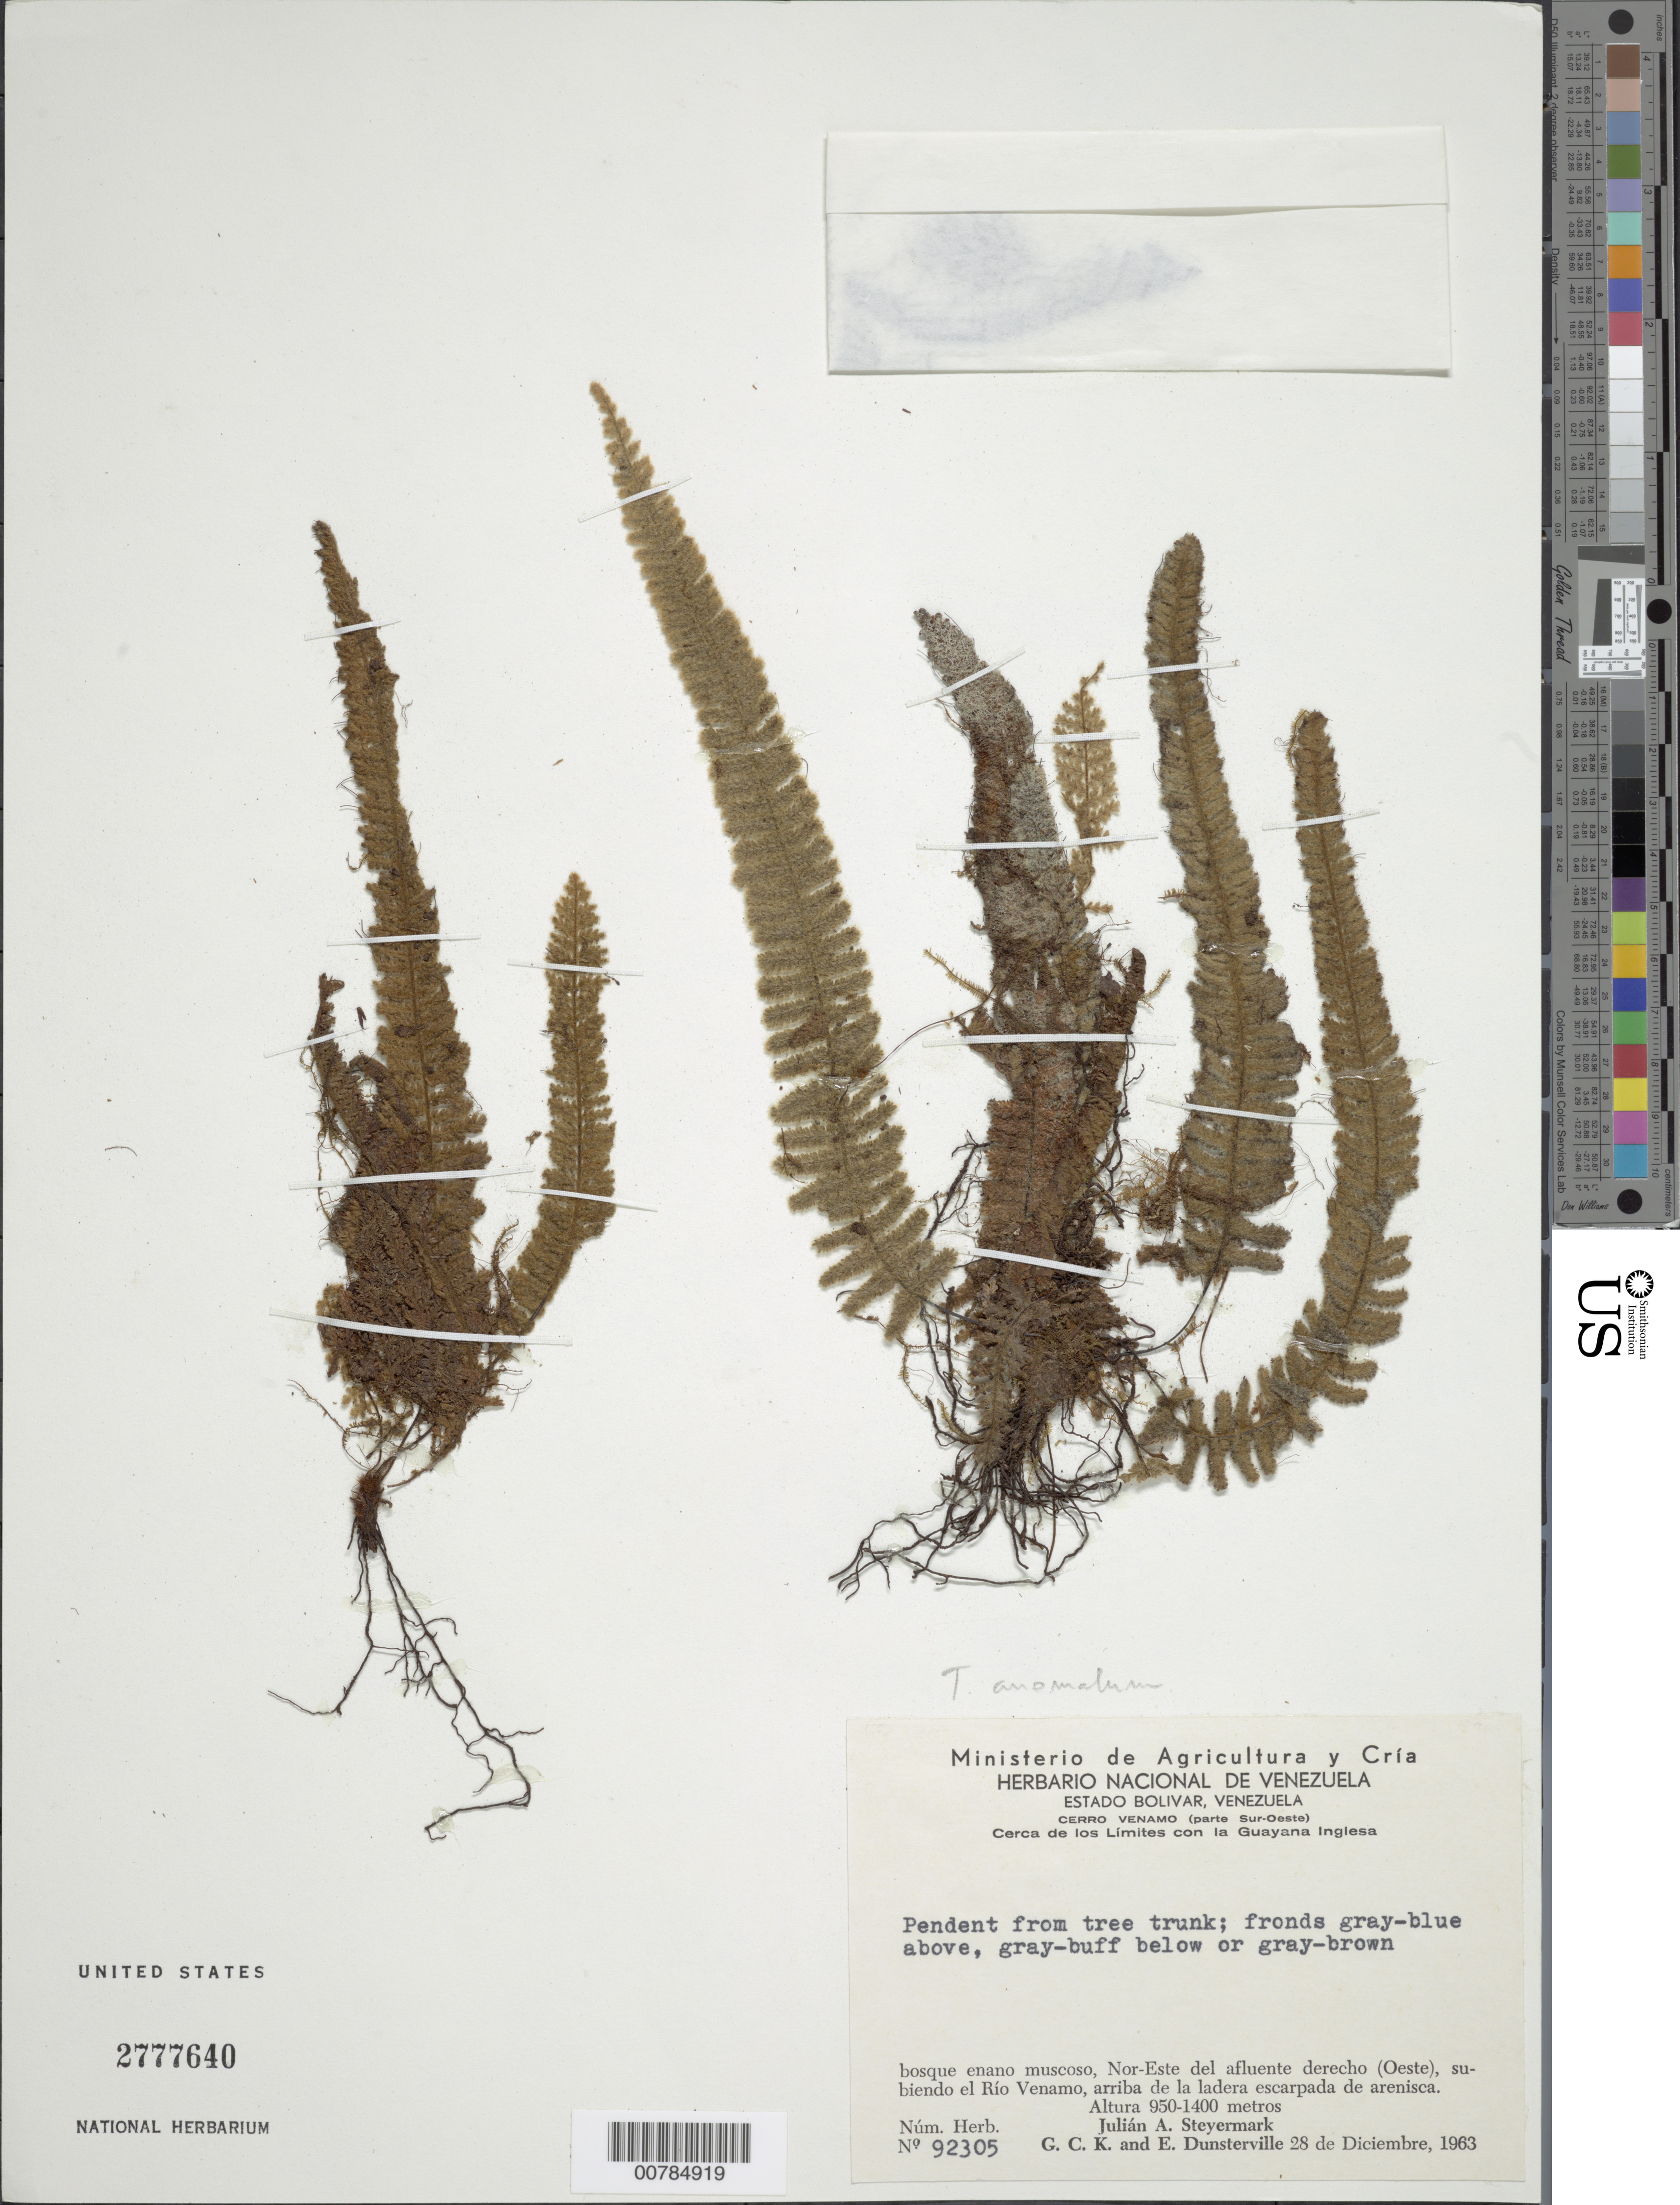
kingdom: Plantae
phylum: Tracheophyta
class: Polypodiopsida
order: Hymenophyllales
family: Hymenophyllaceae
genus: Trichomanes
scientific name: Trichomanes anomalum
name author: Maxon & C.V. Morton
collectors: J. Steyermark, G. C. K. Dunsterville & E. Dunsterville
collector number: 92305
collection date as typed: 28-Dec-63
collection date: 1963-12-28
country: Venezuela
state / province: Bolívar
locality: Cerro Venamo, Río Venamo, cerca de los limites con Guayana Inglesa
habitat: Bosque enano muscoso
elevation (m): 950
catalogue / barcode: US 2777640